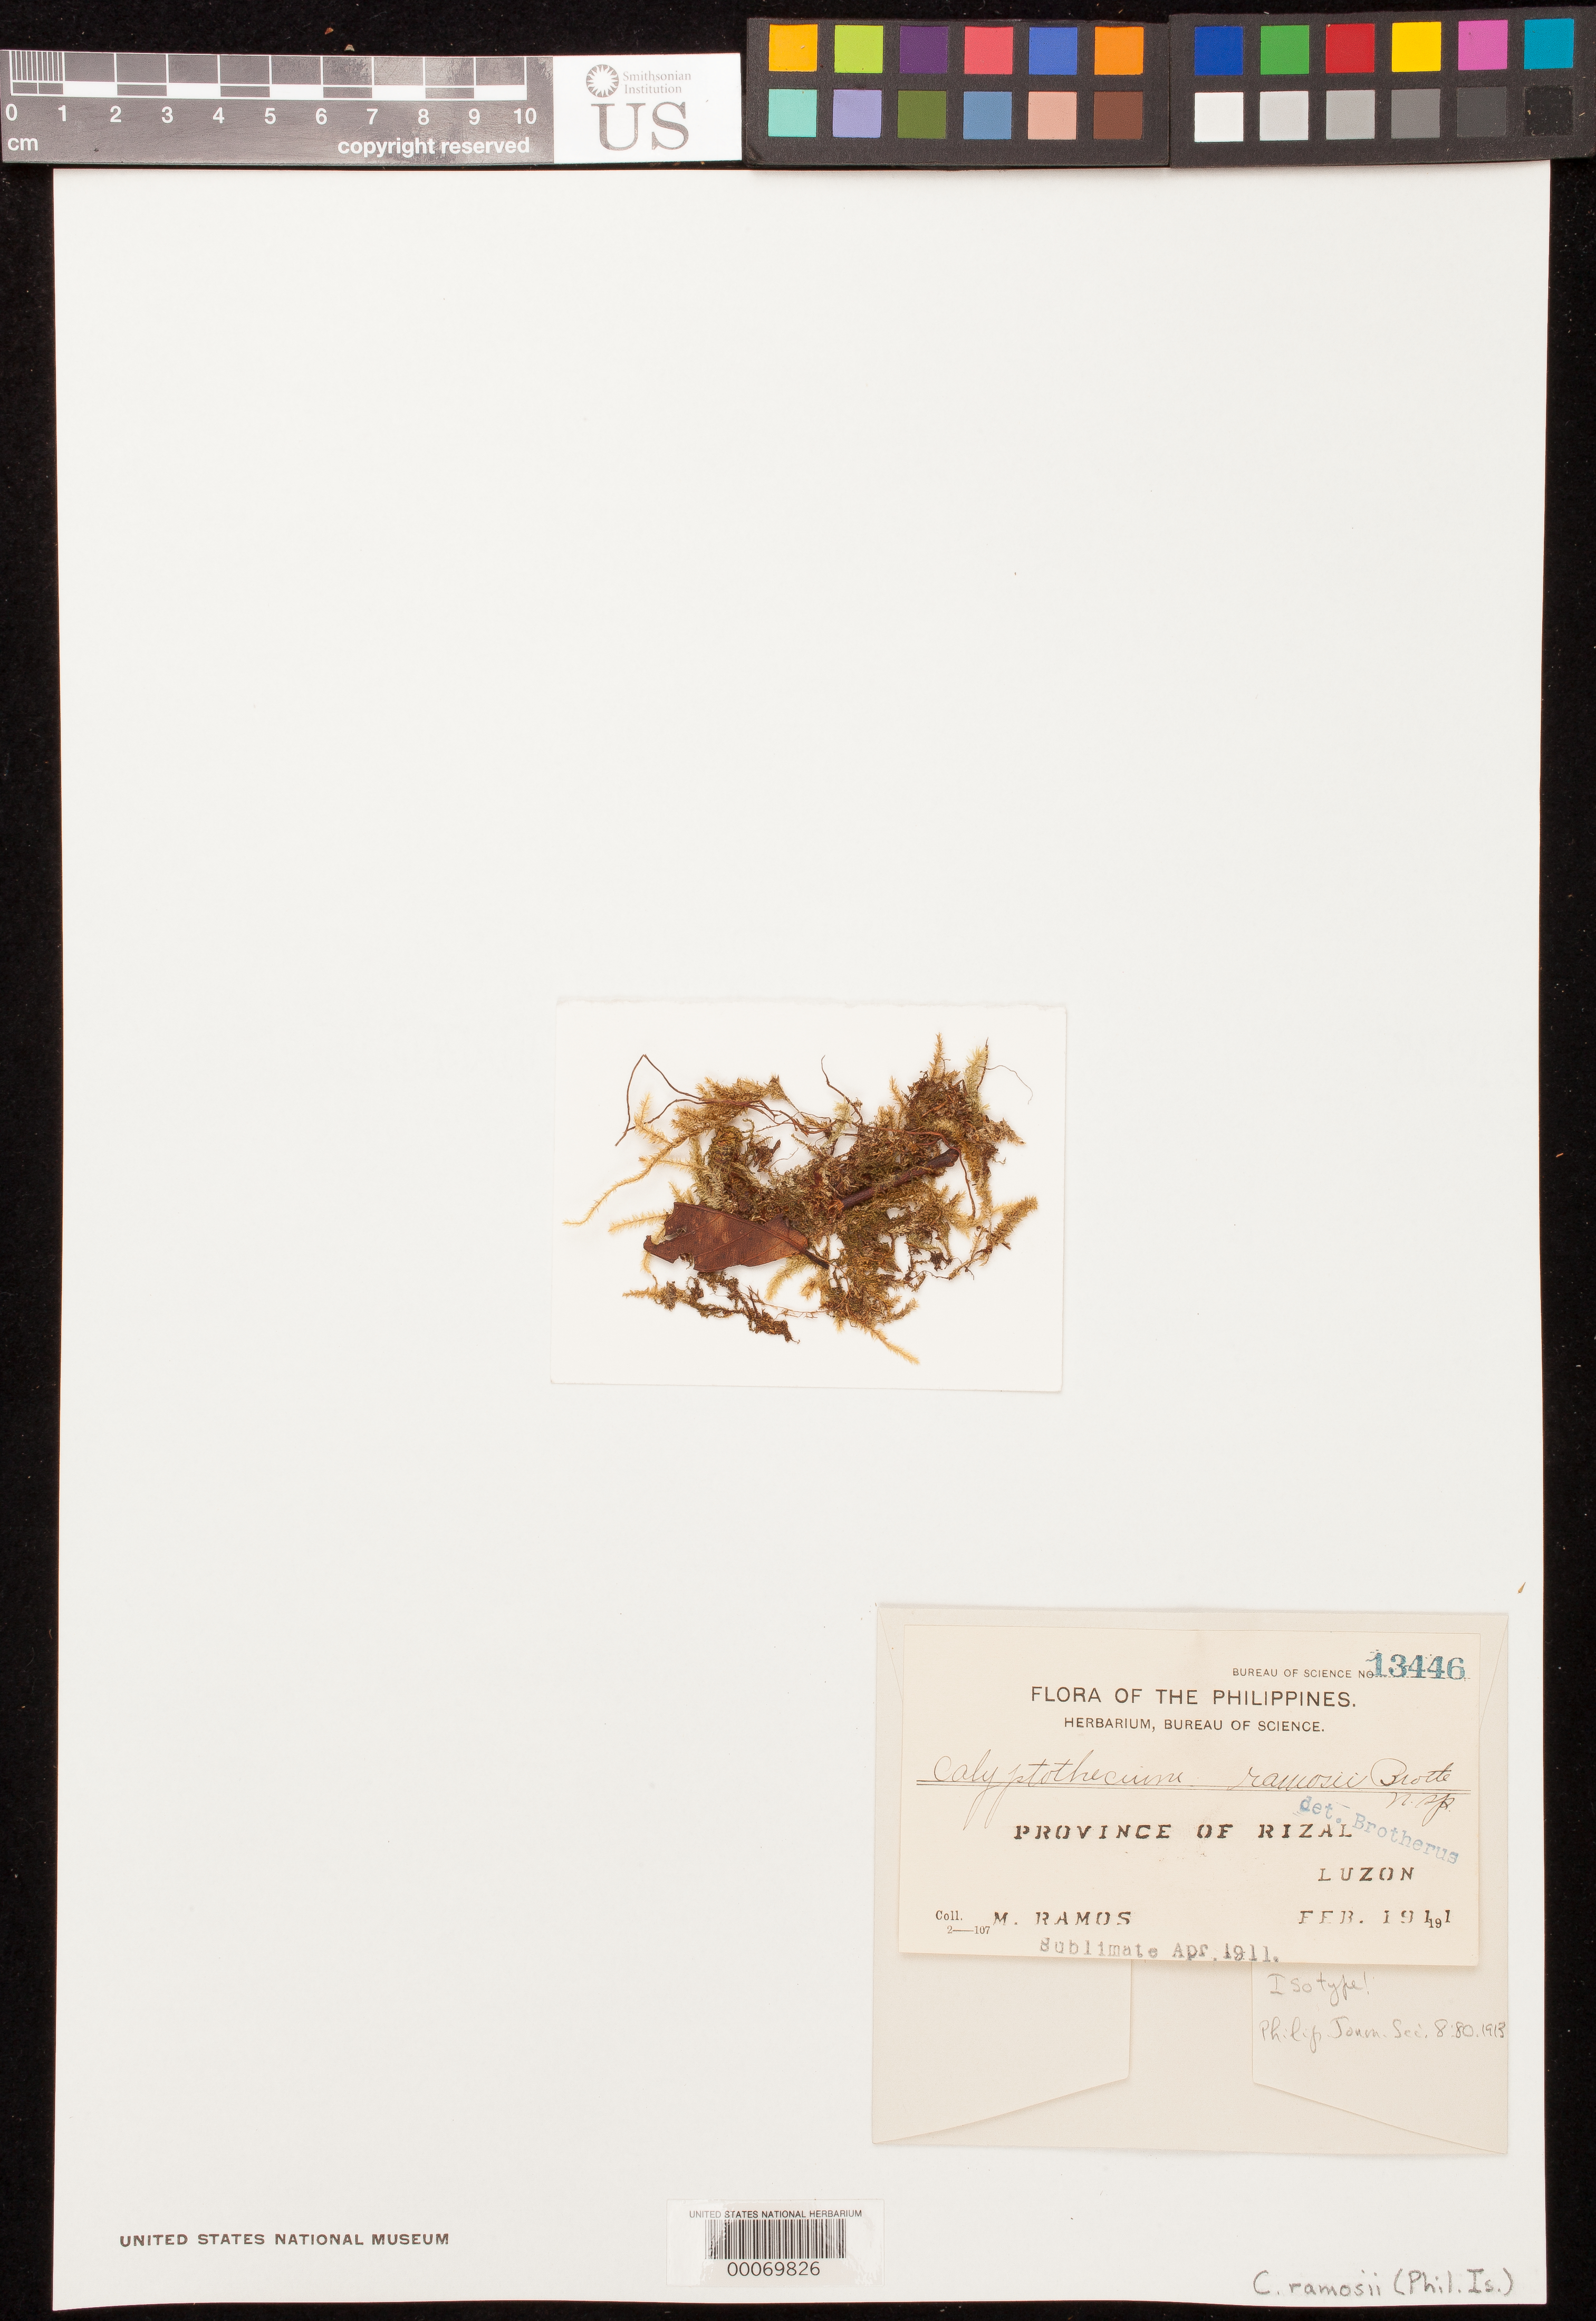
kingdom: Plantae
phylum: Bryophyta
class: Bryopsida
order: Hypnales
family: Pterobryaceae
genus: Calyptothecium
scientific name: Calyptothecium ramosii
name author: Broth.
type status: Isotype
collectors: M. Ramos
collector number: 13446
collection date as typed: Feb 1911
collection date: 1911-02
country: Philippines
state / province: Calabarzon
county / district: Rizal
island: Luzon